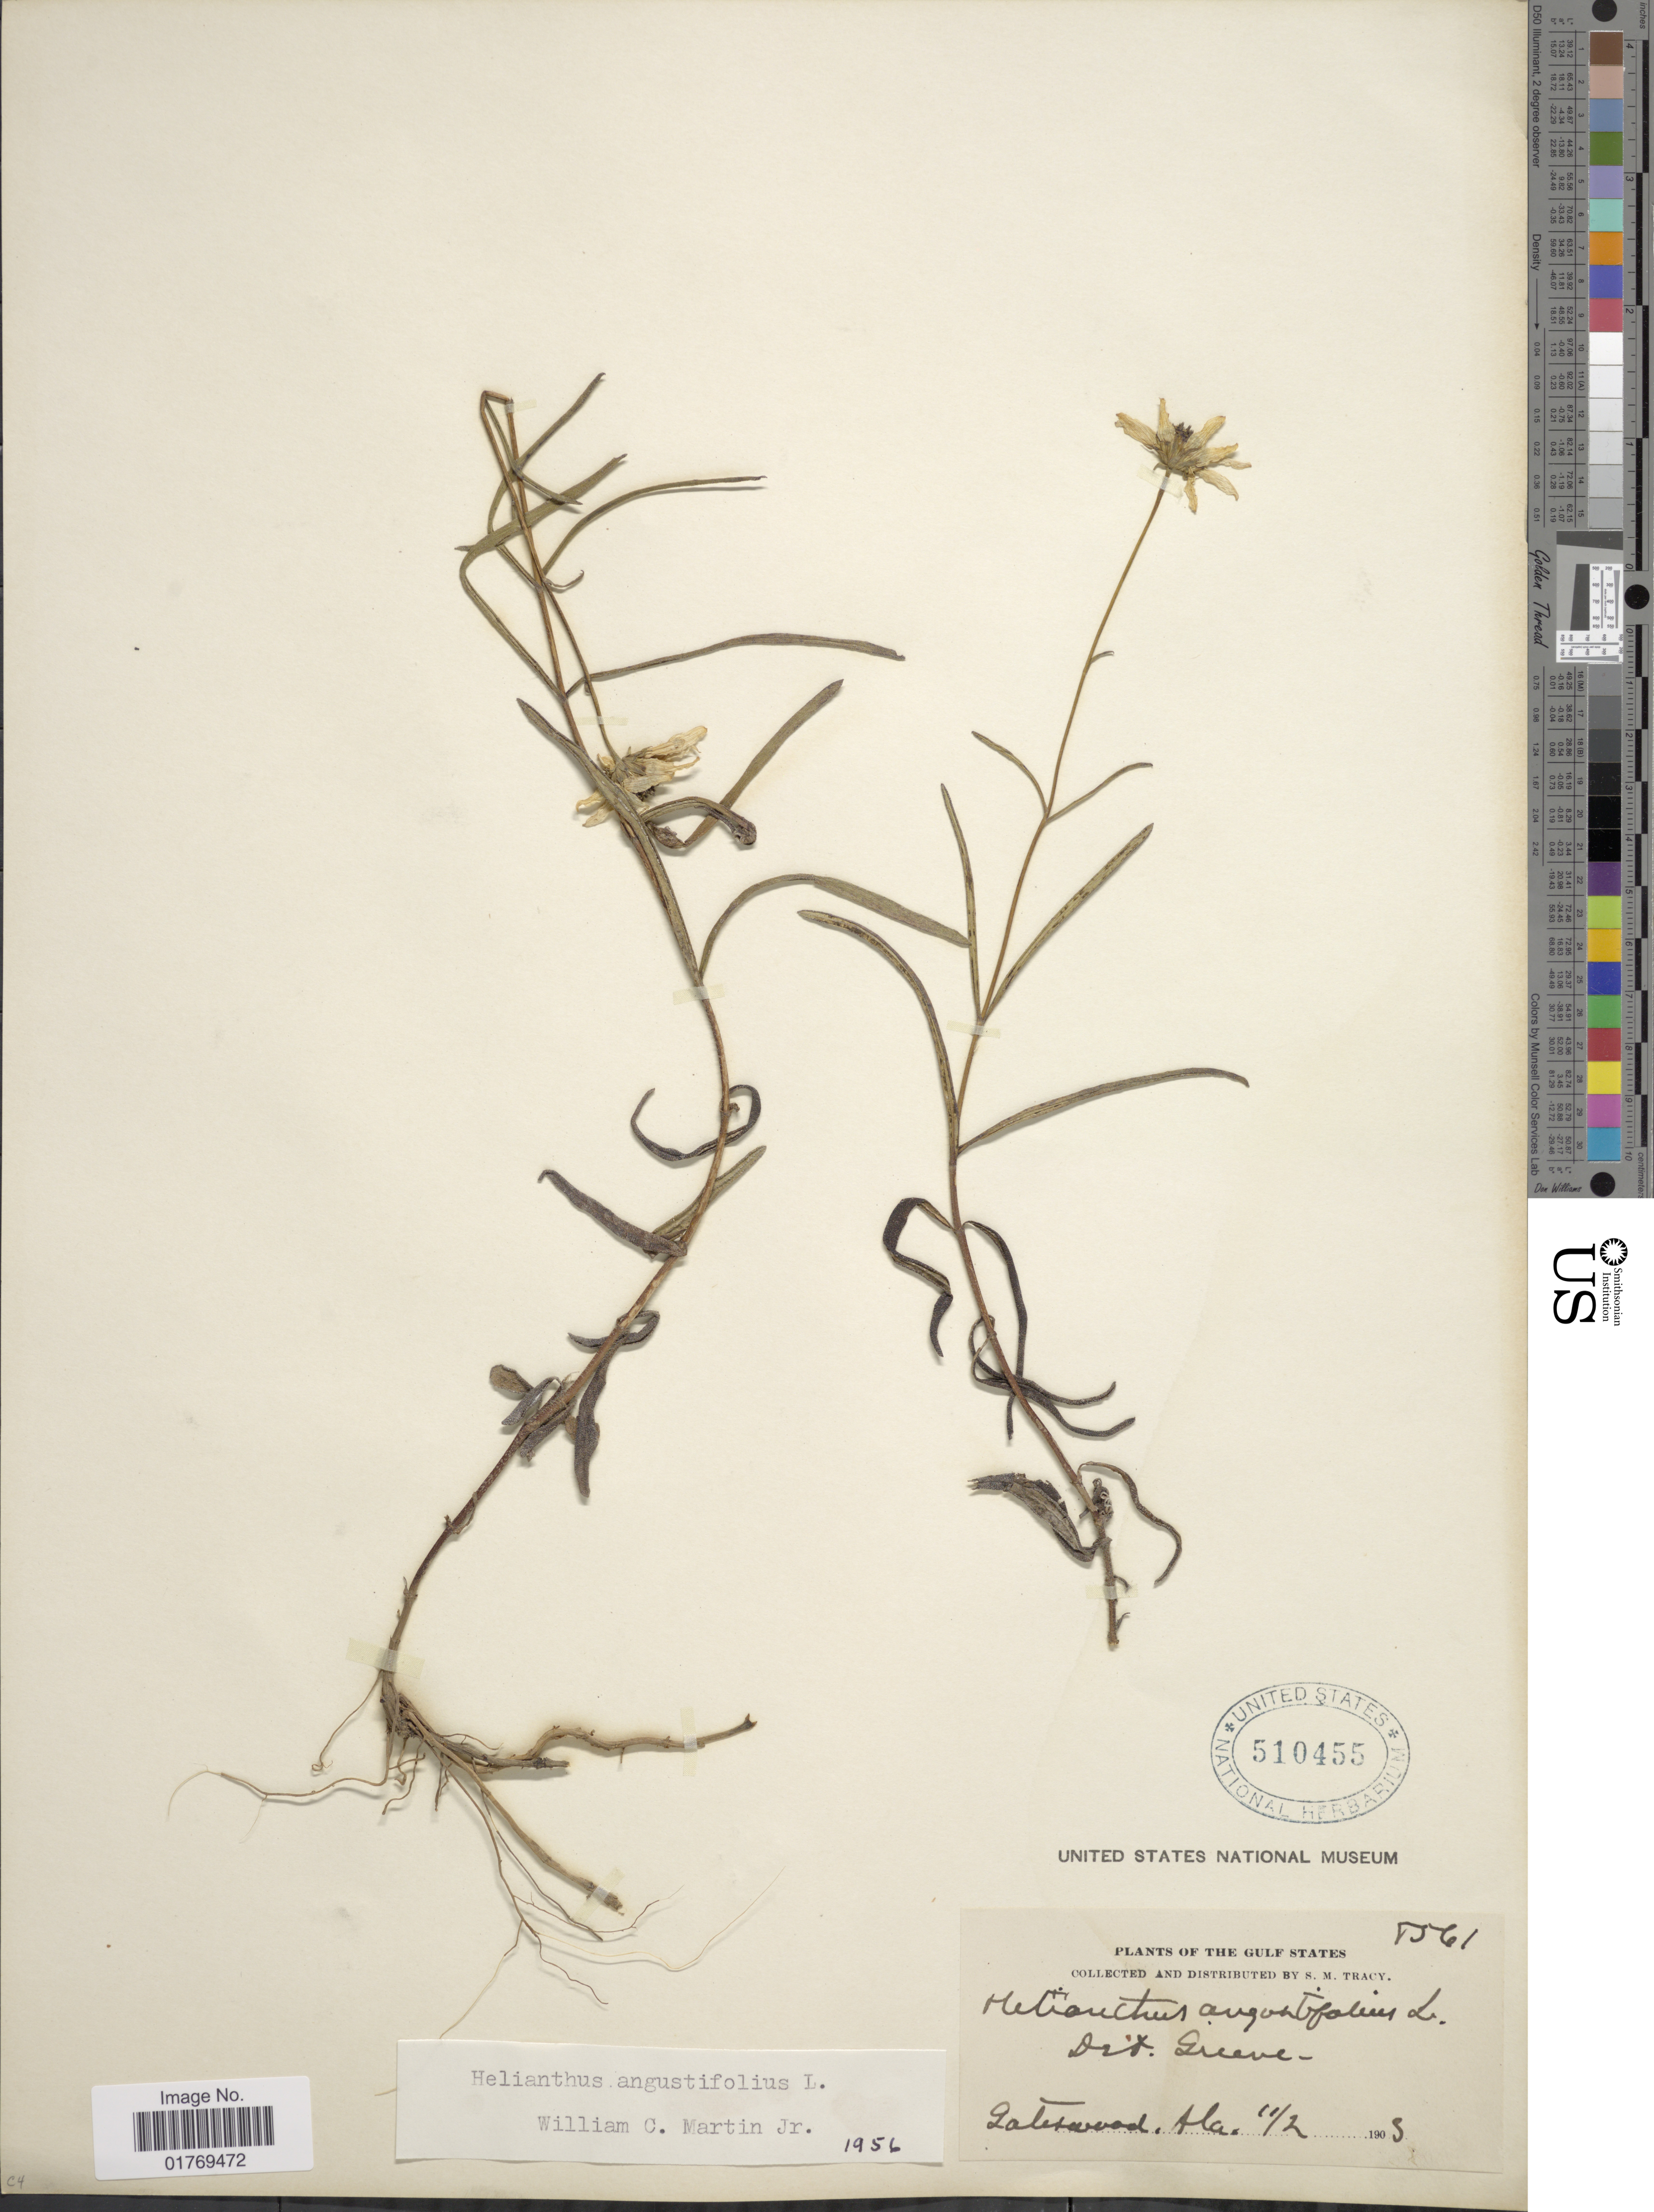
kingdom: Plantae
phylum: Tracheophyta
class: Magnoliopsida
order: Asterales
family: Asteraceae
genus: Helianthus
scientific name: Helianthus angustifolius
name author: L.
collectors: S. M. Tracy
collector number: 8561*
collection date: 1903-11-02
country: United States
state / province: Alabama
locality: Gulf States. Gateswood, Ala.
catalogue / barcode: US 510455